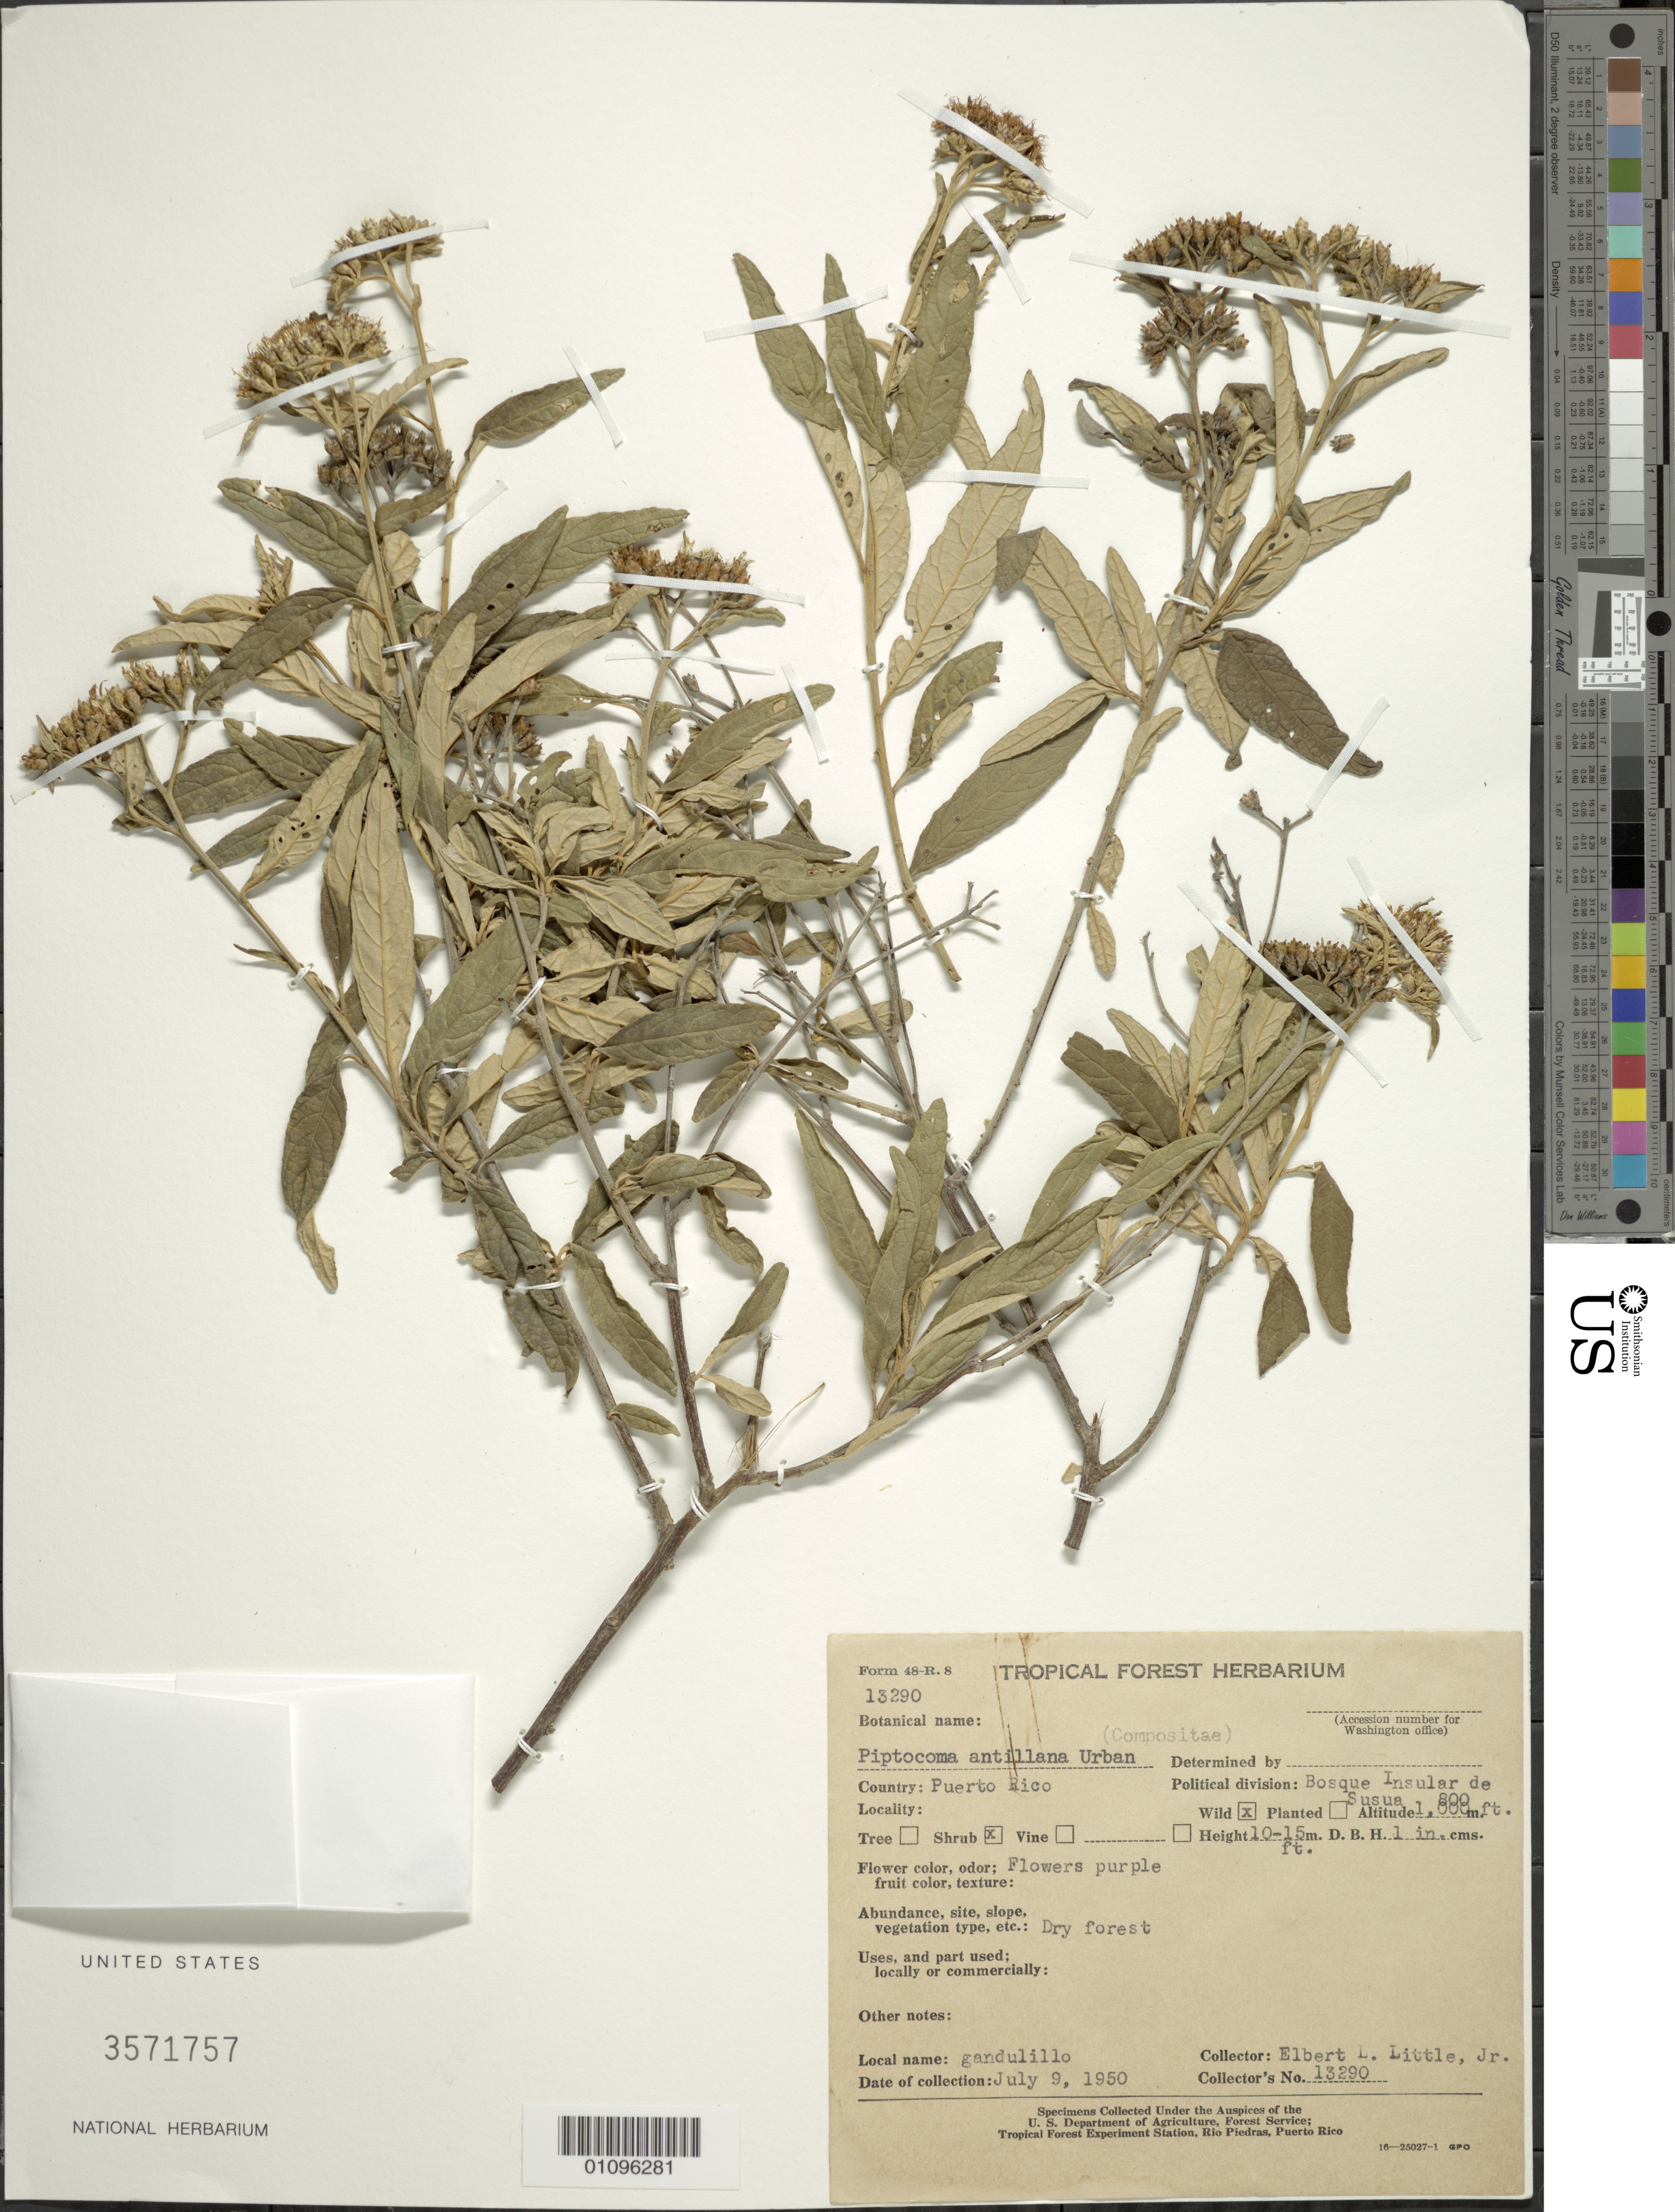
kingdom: Plantae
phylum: Tracheophyta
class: Magnoliopsida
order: Asterales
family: Asteraceae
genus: Piptocoma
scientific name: Piptocoma antillana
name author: Urb.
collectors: E. L. Little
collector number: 13290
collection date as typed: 09 Jul 1950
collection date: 1950-07-09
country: Puerto Rico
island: Puerto Rico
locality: Bosque Insular de Susúa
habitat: Dry forest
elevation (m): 244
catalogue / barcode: US 3571757